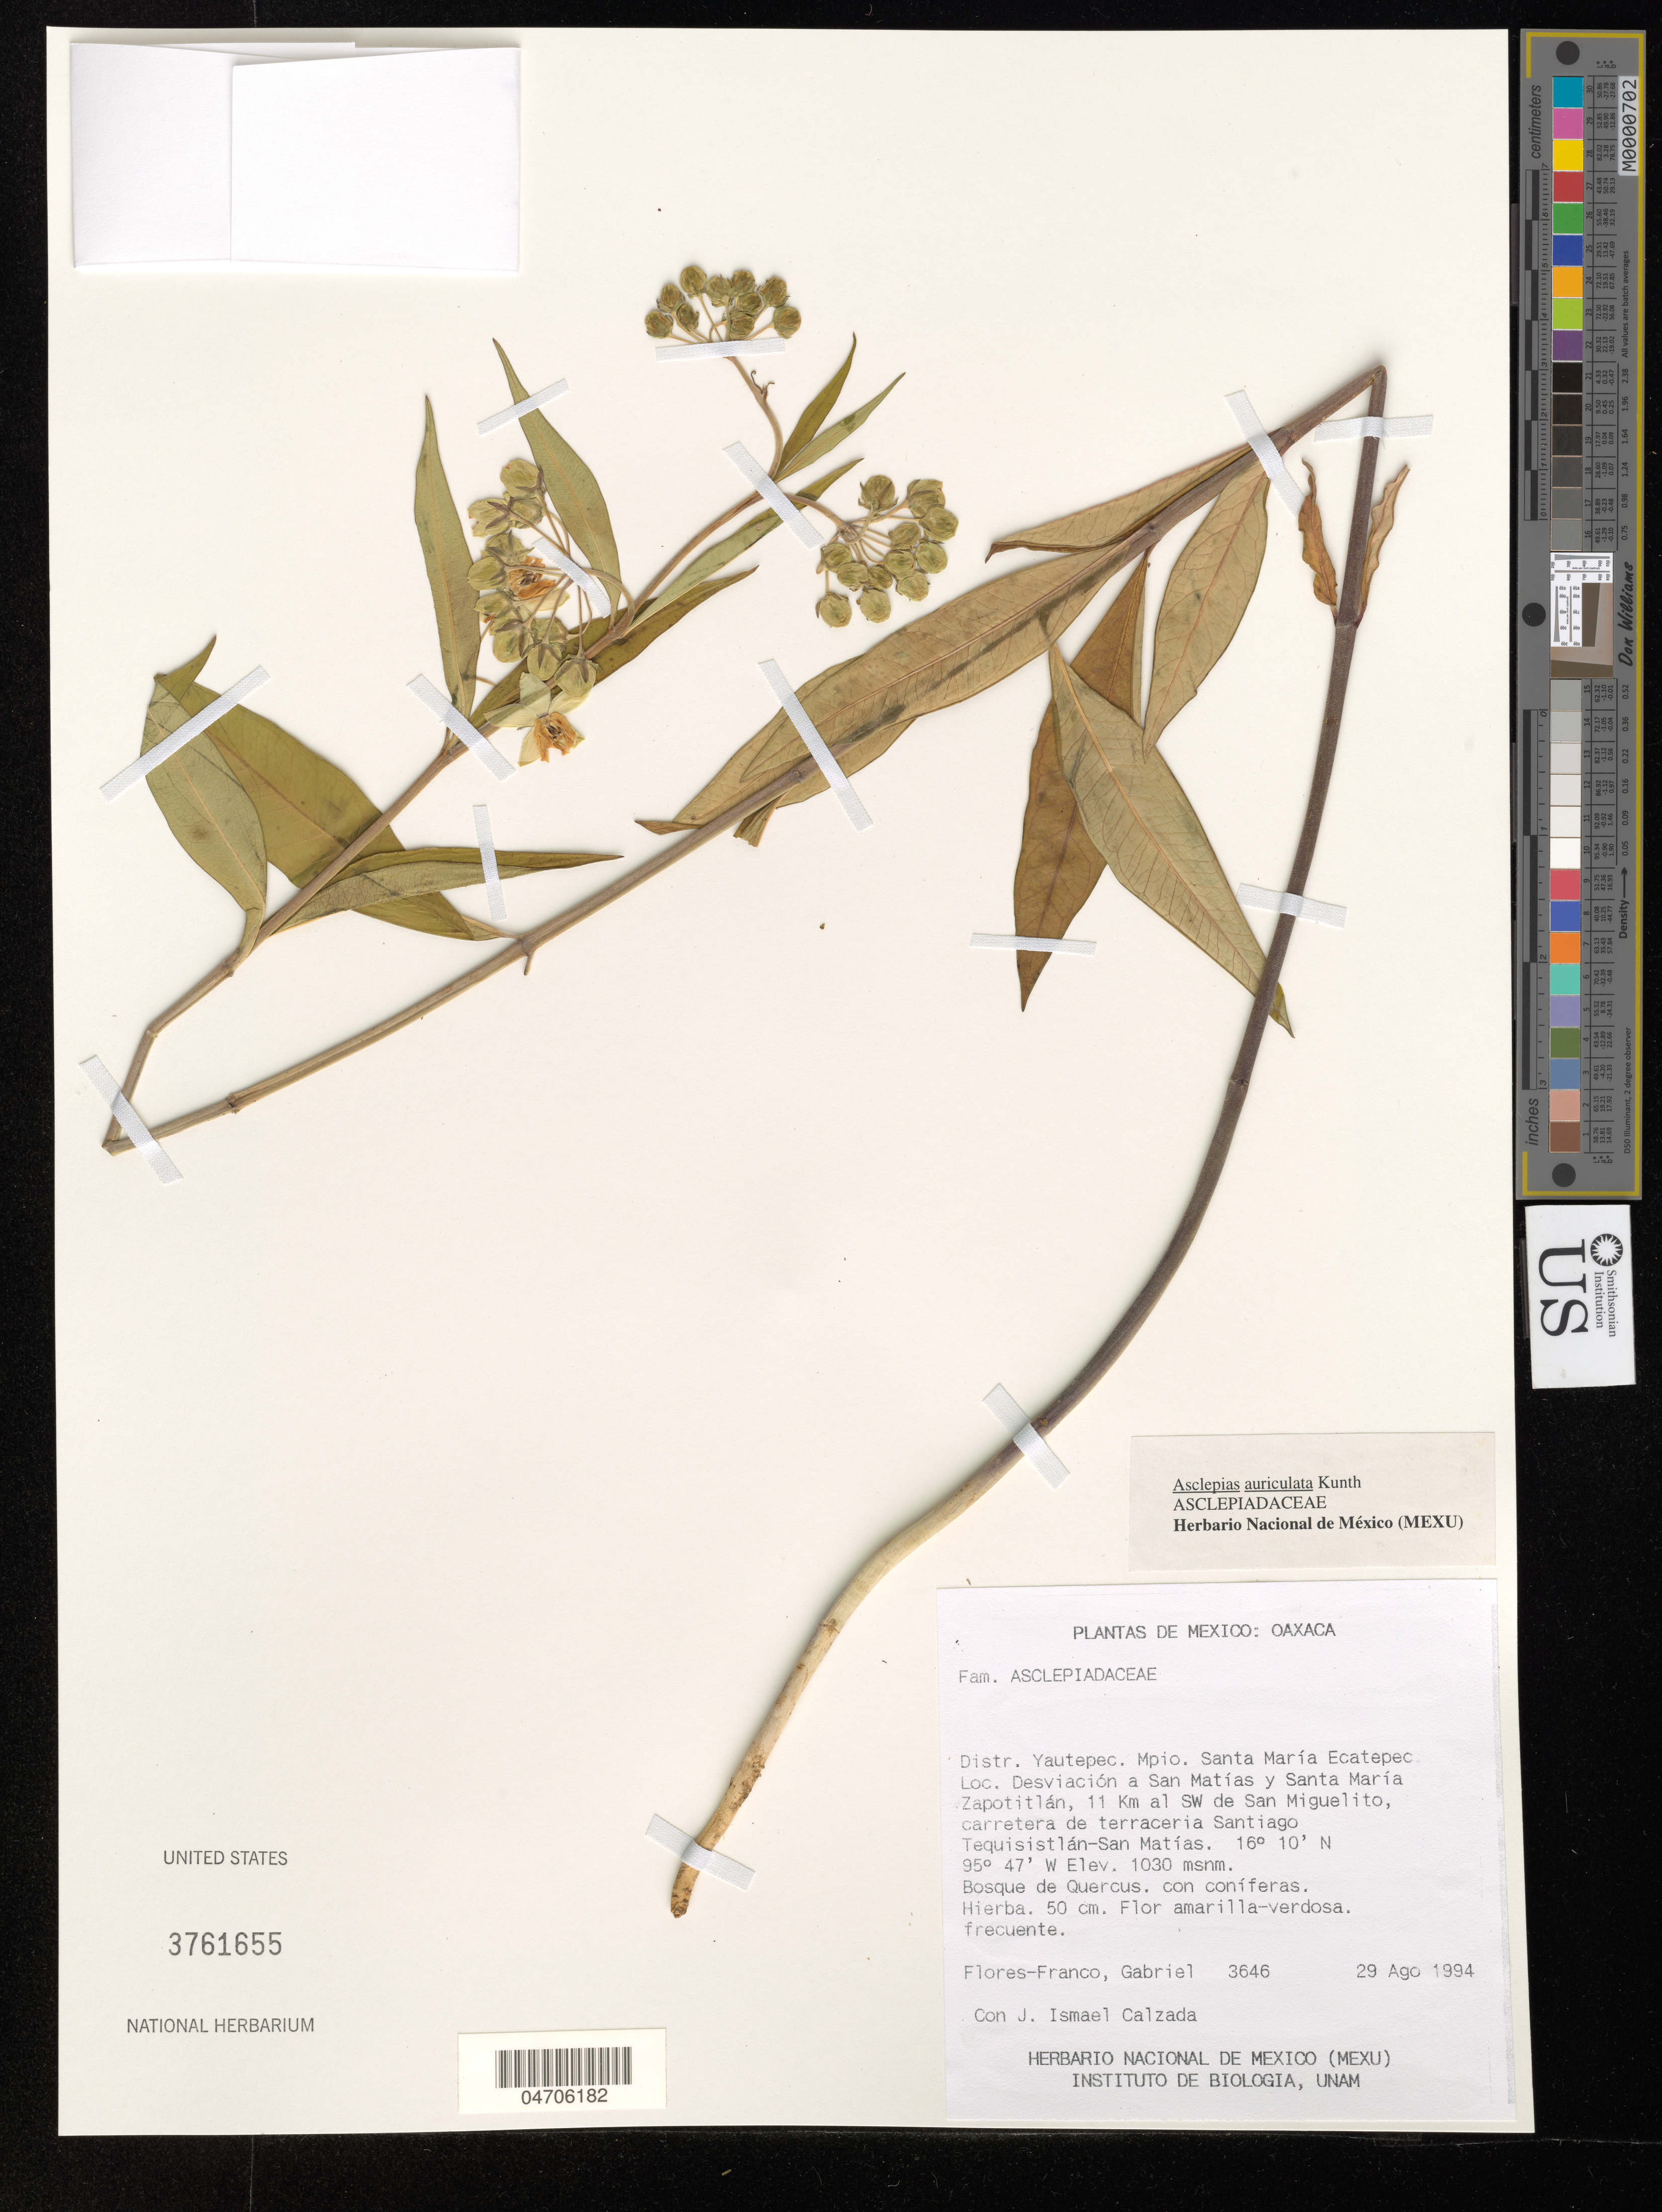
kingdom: Plantae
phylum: Tracheophyta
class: Magnoliopsida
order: Gentianales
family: Apocynaceae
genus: Asclepias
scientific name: Asclepias auriculata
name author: Kunth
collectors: G. Flores F. & J. I. Calzada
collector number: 3646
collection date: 1994-08-29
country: Mexico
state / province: Oaxaca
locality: Distr. Yautepec. Mpio. Santa María Ecatepec. Desviación a San Matías y Santa María Zapotitlán. 11 Km al SW de Sam Miguelito, carretera de terraceria Santiago Tequisistlán-San Matías.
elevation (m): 1030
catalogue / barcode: US 3761655